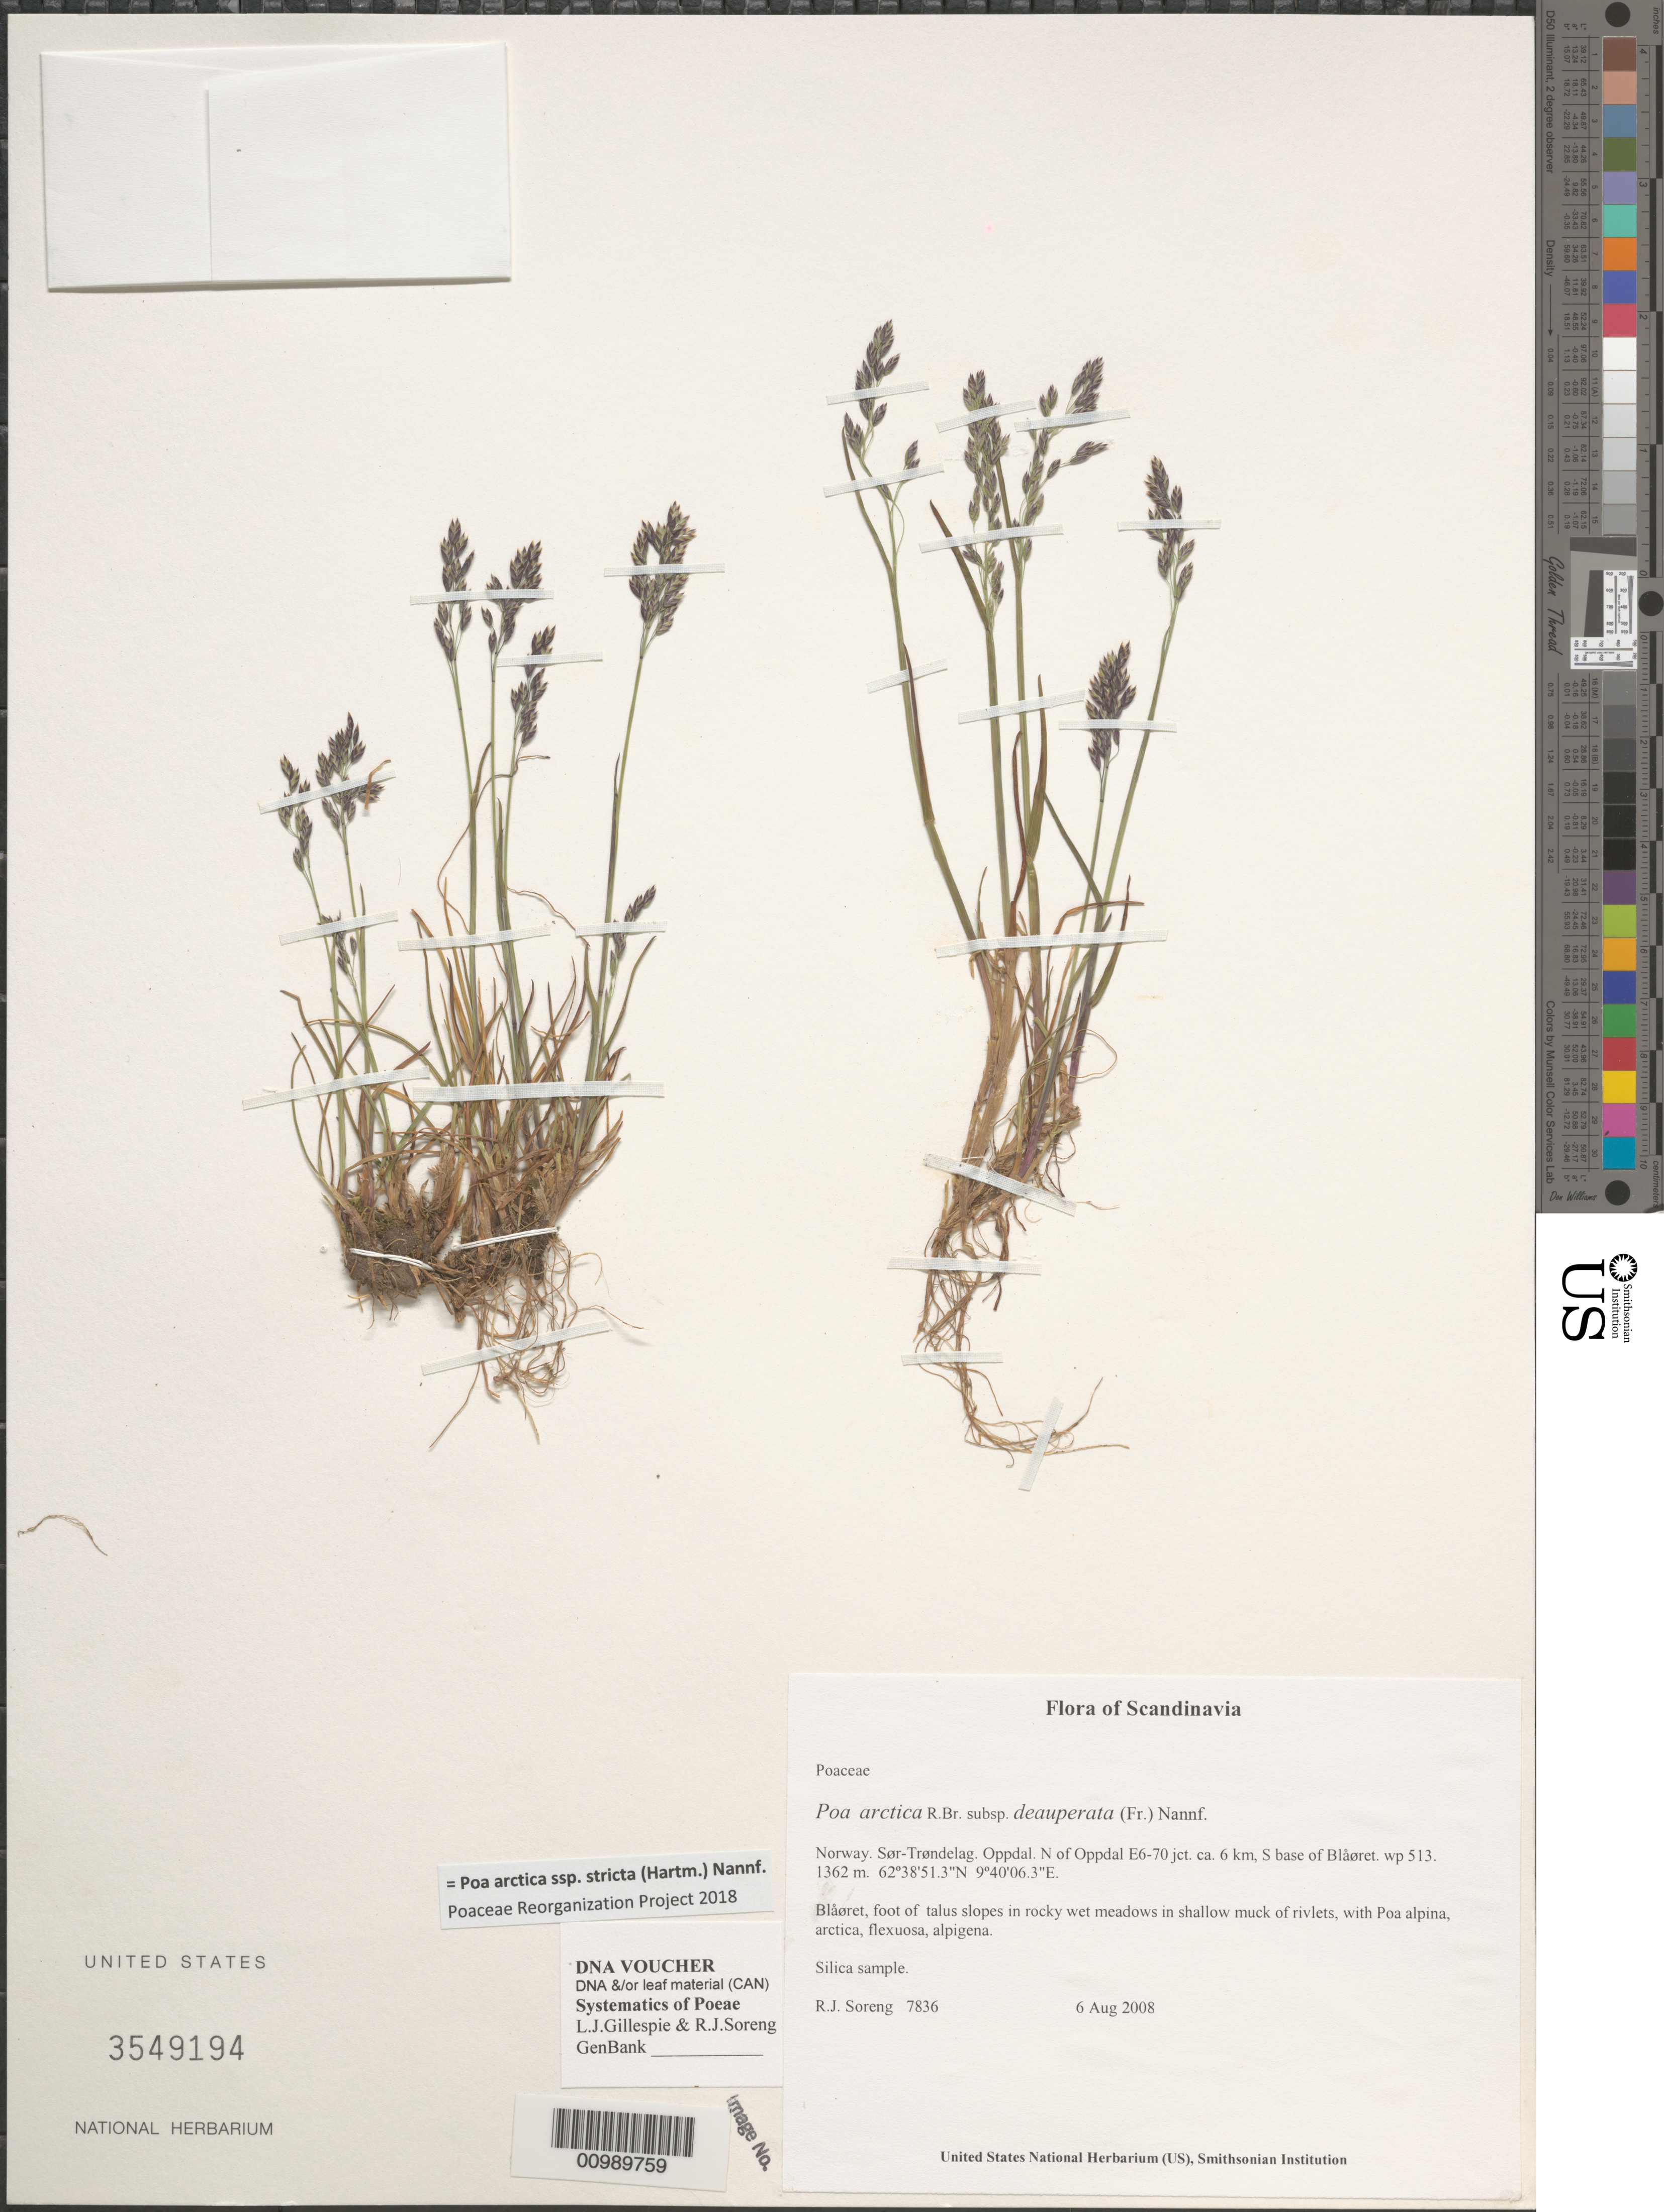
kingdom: Plantae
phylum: Tracheophyta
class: Liliopsida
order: Poales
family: Poaceae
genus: Poa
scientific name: Poa arctica subsp. stricta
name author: (Hartm.) Nannf.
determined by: Poaceae Reorganization Project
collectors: R. J. Soreng & N. L. Soreng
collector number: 7836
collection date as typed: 06 Aug 2008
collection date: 2008-08-06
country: Norway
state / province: Trøndelag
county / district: Oppdal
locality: N of Oppdal E6-70 jct. ca. 6 km, S base of Blåøret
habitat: Blåøret, foot of talus slopes in rocky wet meadows in shallow muck of rivlets, with Poa alpina, arctica, flexuosa, alpigena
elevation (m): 1362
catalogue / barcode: US 3549194